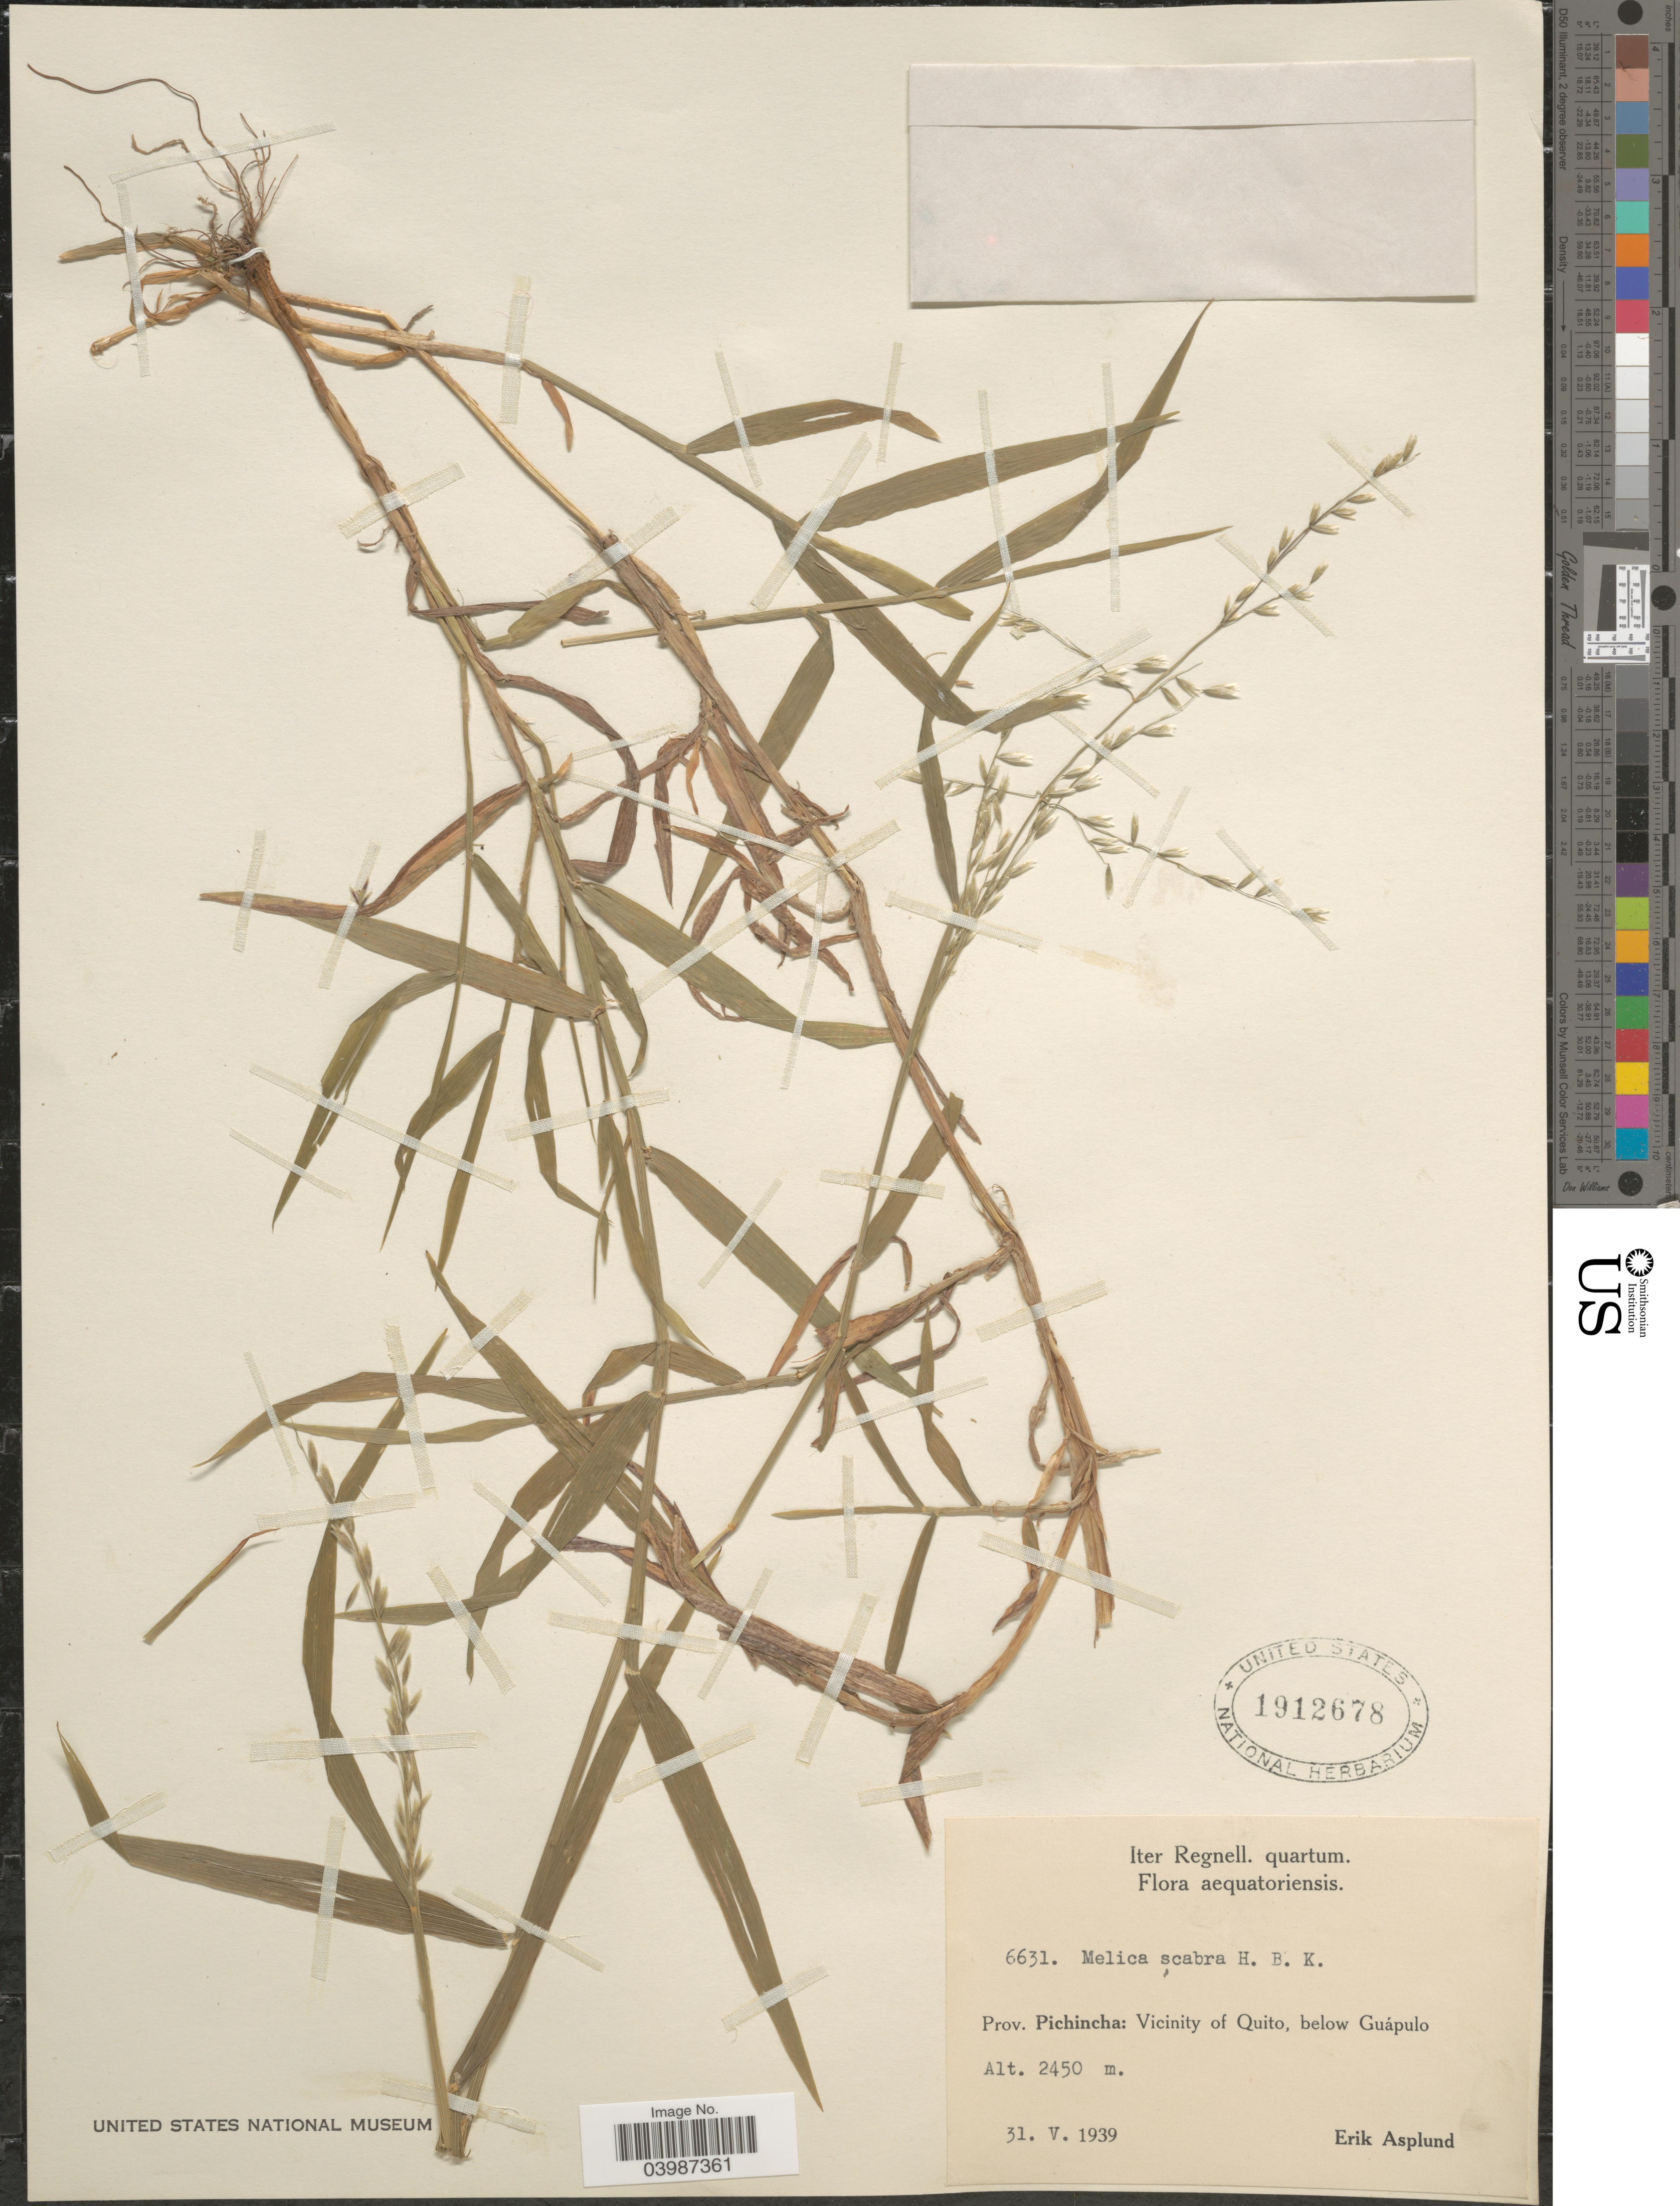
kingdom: Plantae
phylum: Tracheophyta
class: Liliopsida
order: Poales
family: Poaceae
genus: Melica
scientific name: Melica scabra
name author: Kunth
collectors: E. Asplund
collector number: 6631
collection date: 1939-05-31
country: Ecuador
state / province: Pichincha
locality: Vicinity of Quito, below Guápulo.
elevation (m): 2450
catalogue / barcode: US 1912678